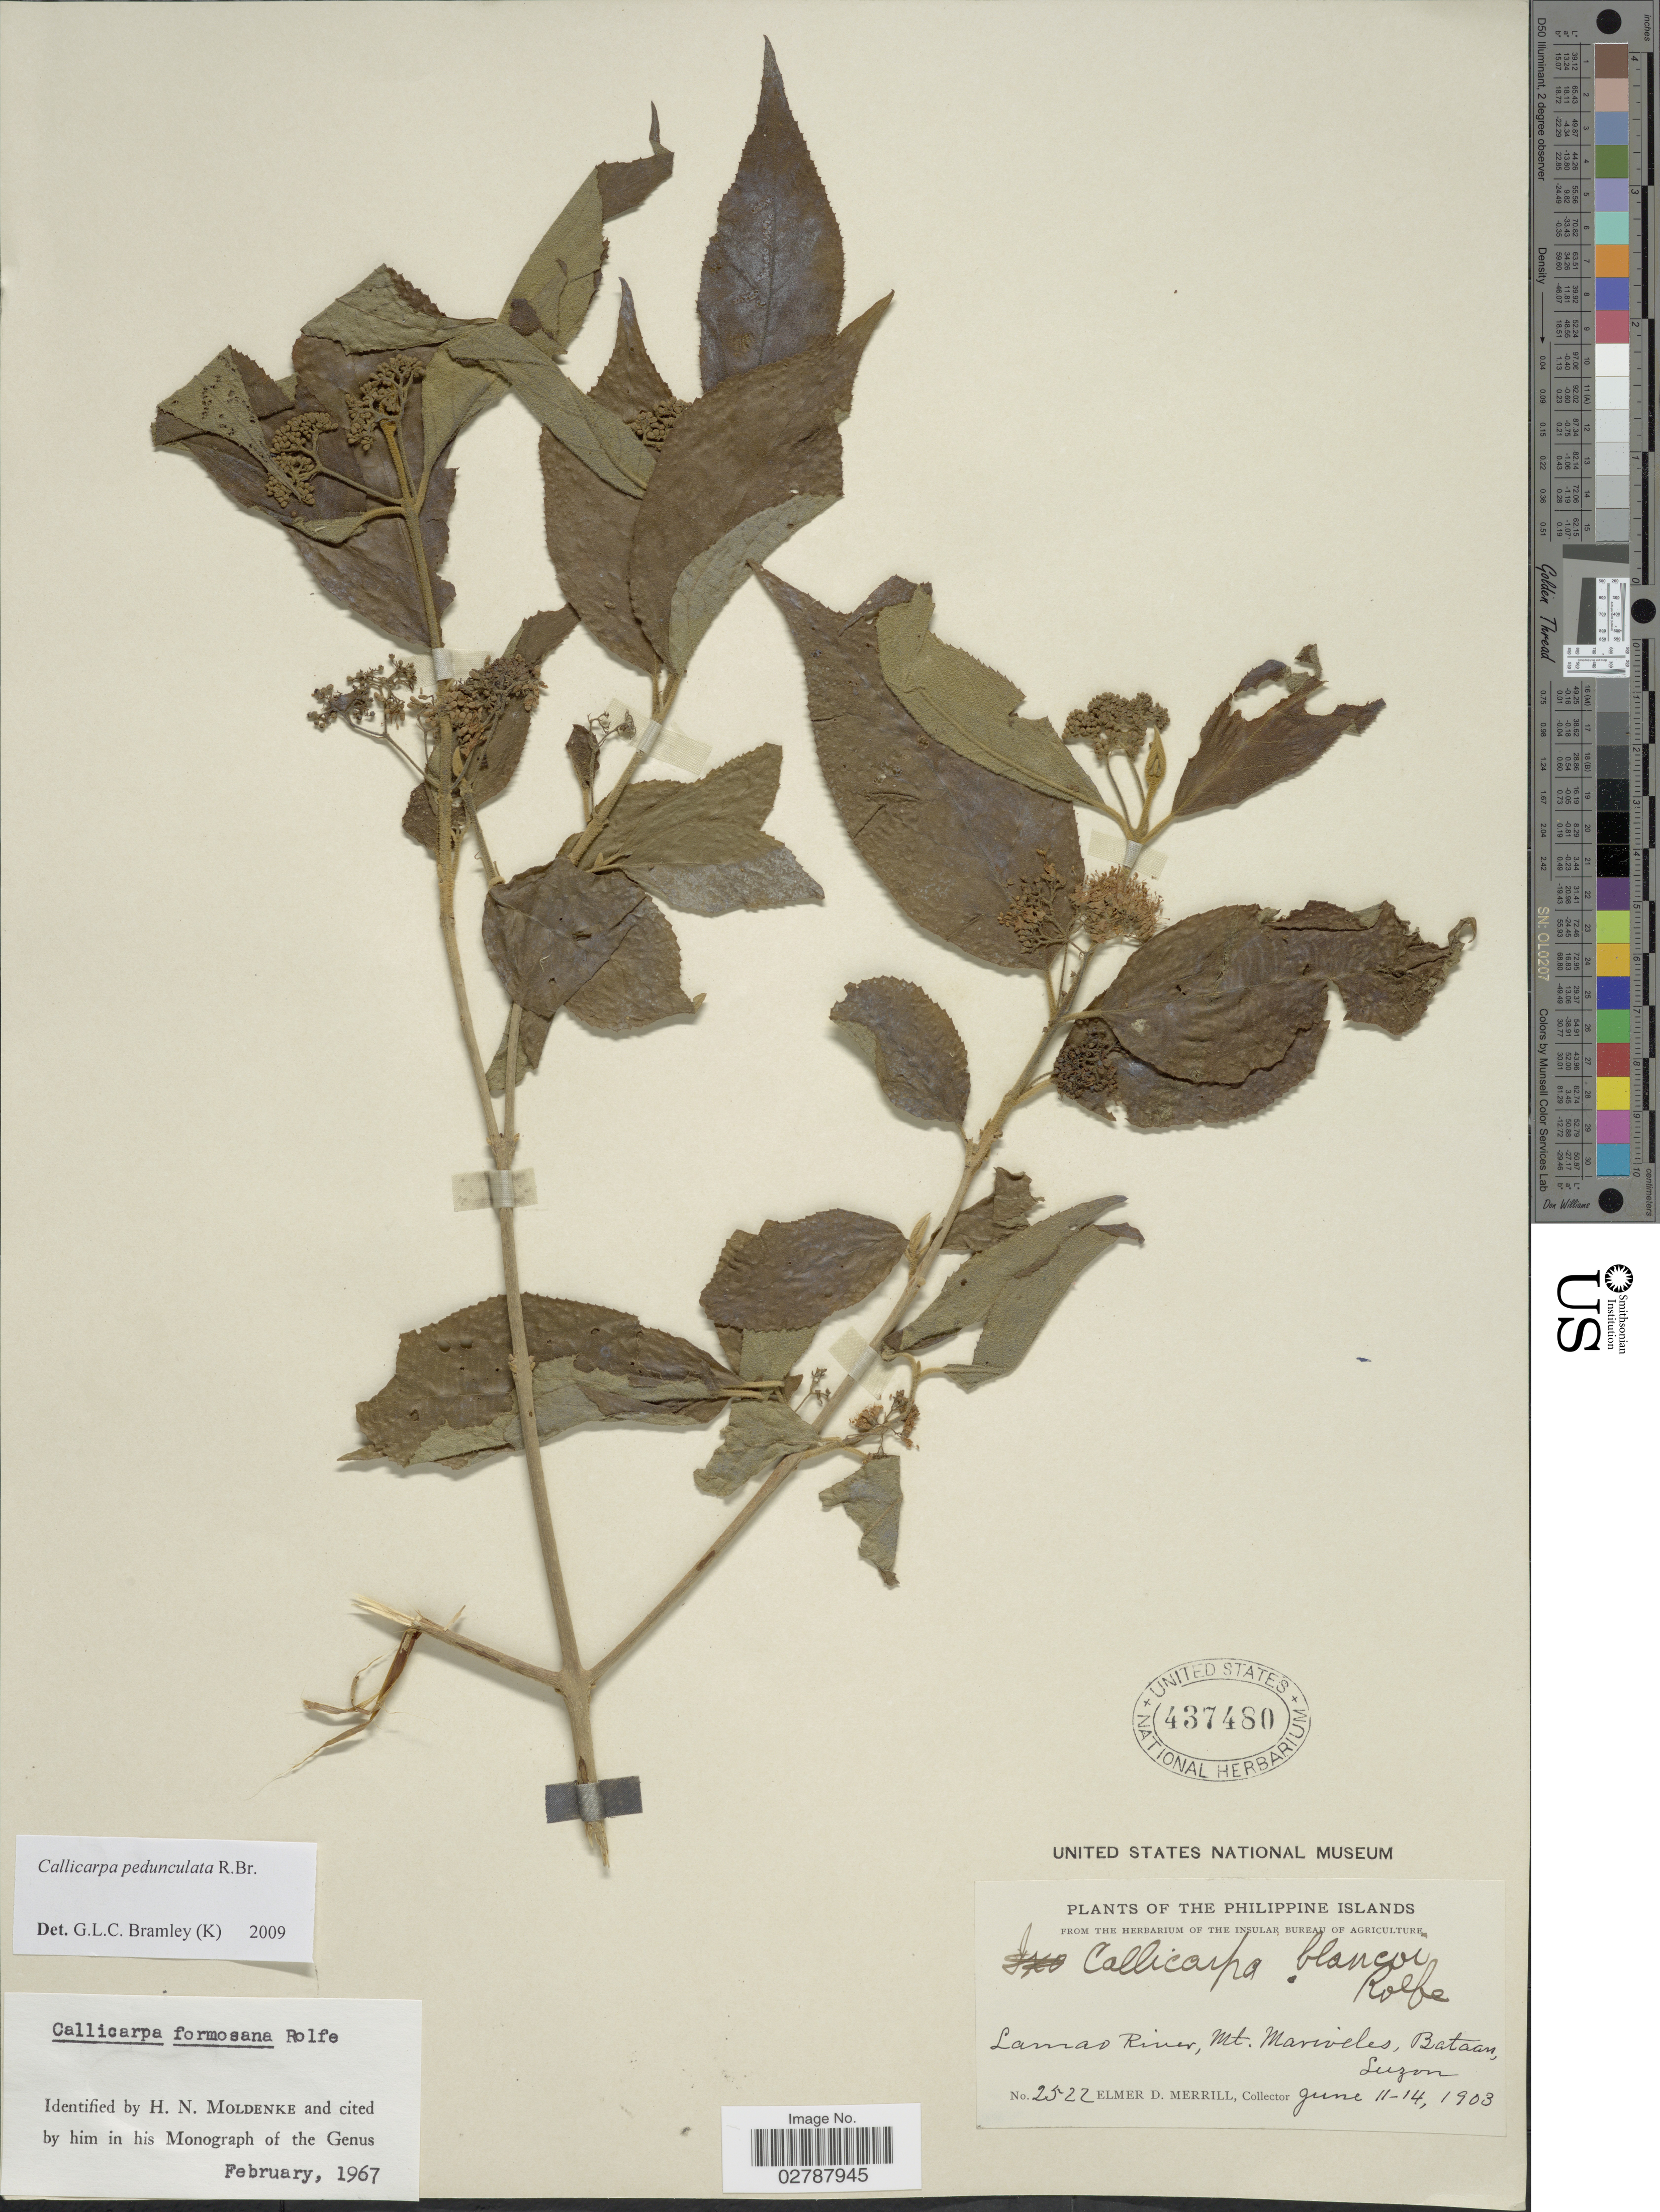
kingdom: Plantae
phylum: Tracheophyta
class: Magnoliopsida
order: Lamiales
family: Lamiaceae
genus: Callicarpa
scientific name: Callicarpa pedunculata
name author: R. Br.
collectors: E. D. Merrill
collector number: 2522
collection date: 1903-06-11/1903-06-14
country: Philippines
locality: Philippine Islands. Lamao River, Mt. Mariveles, Bataan, Luzon.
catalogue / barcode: US 437480